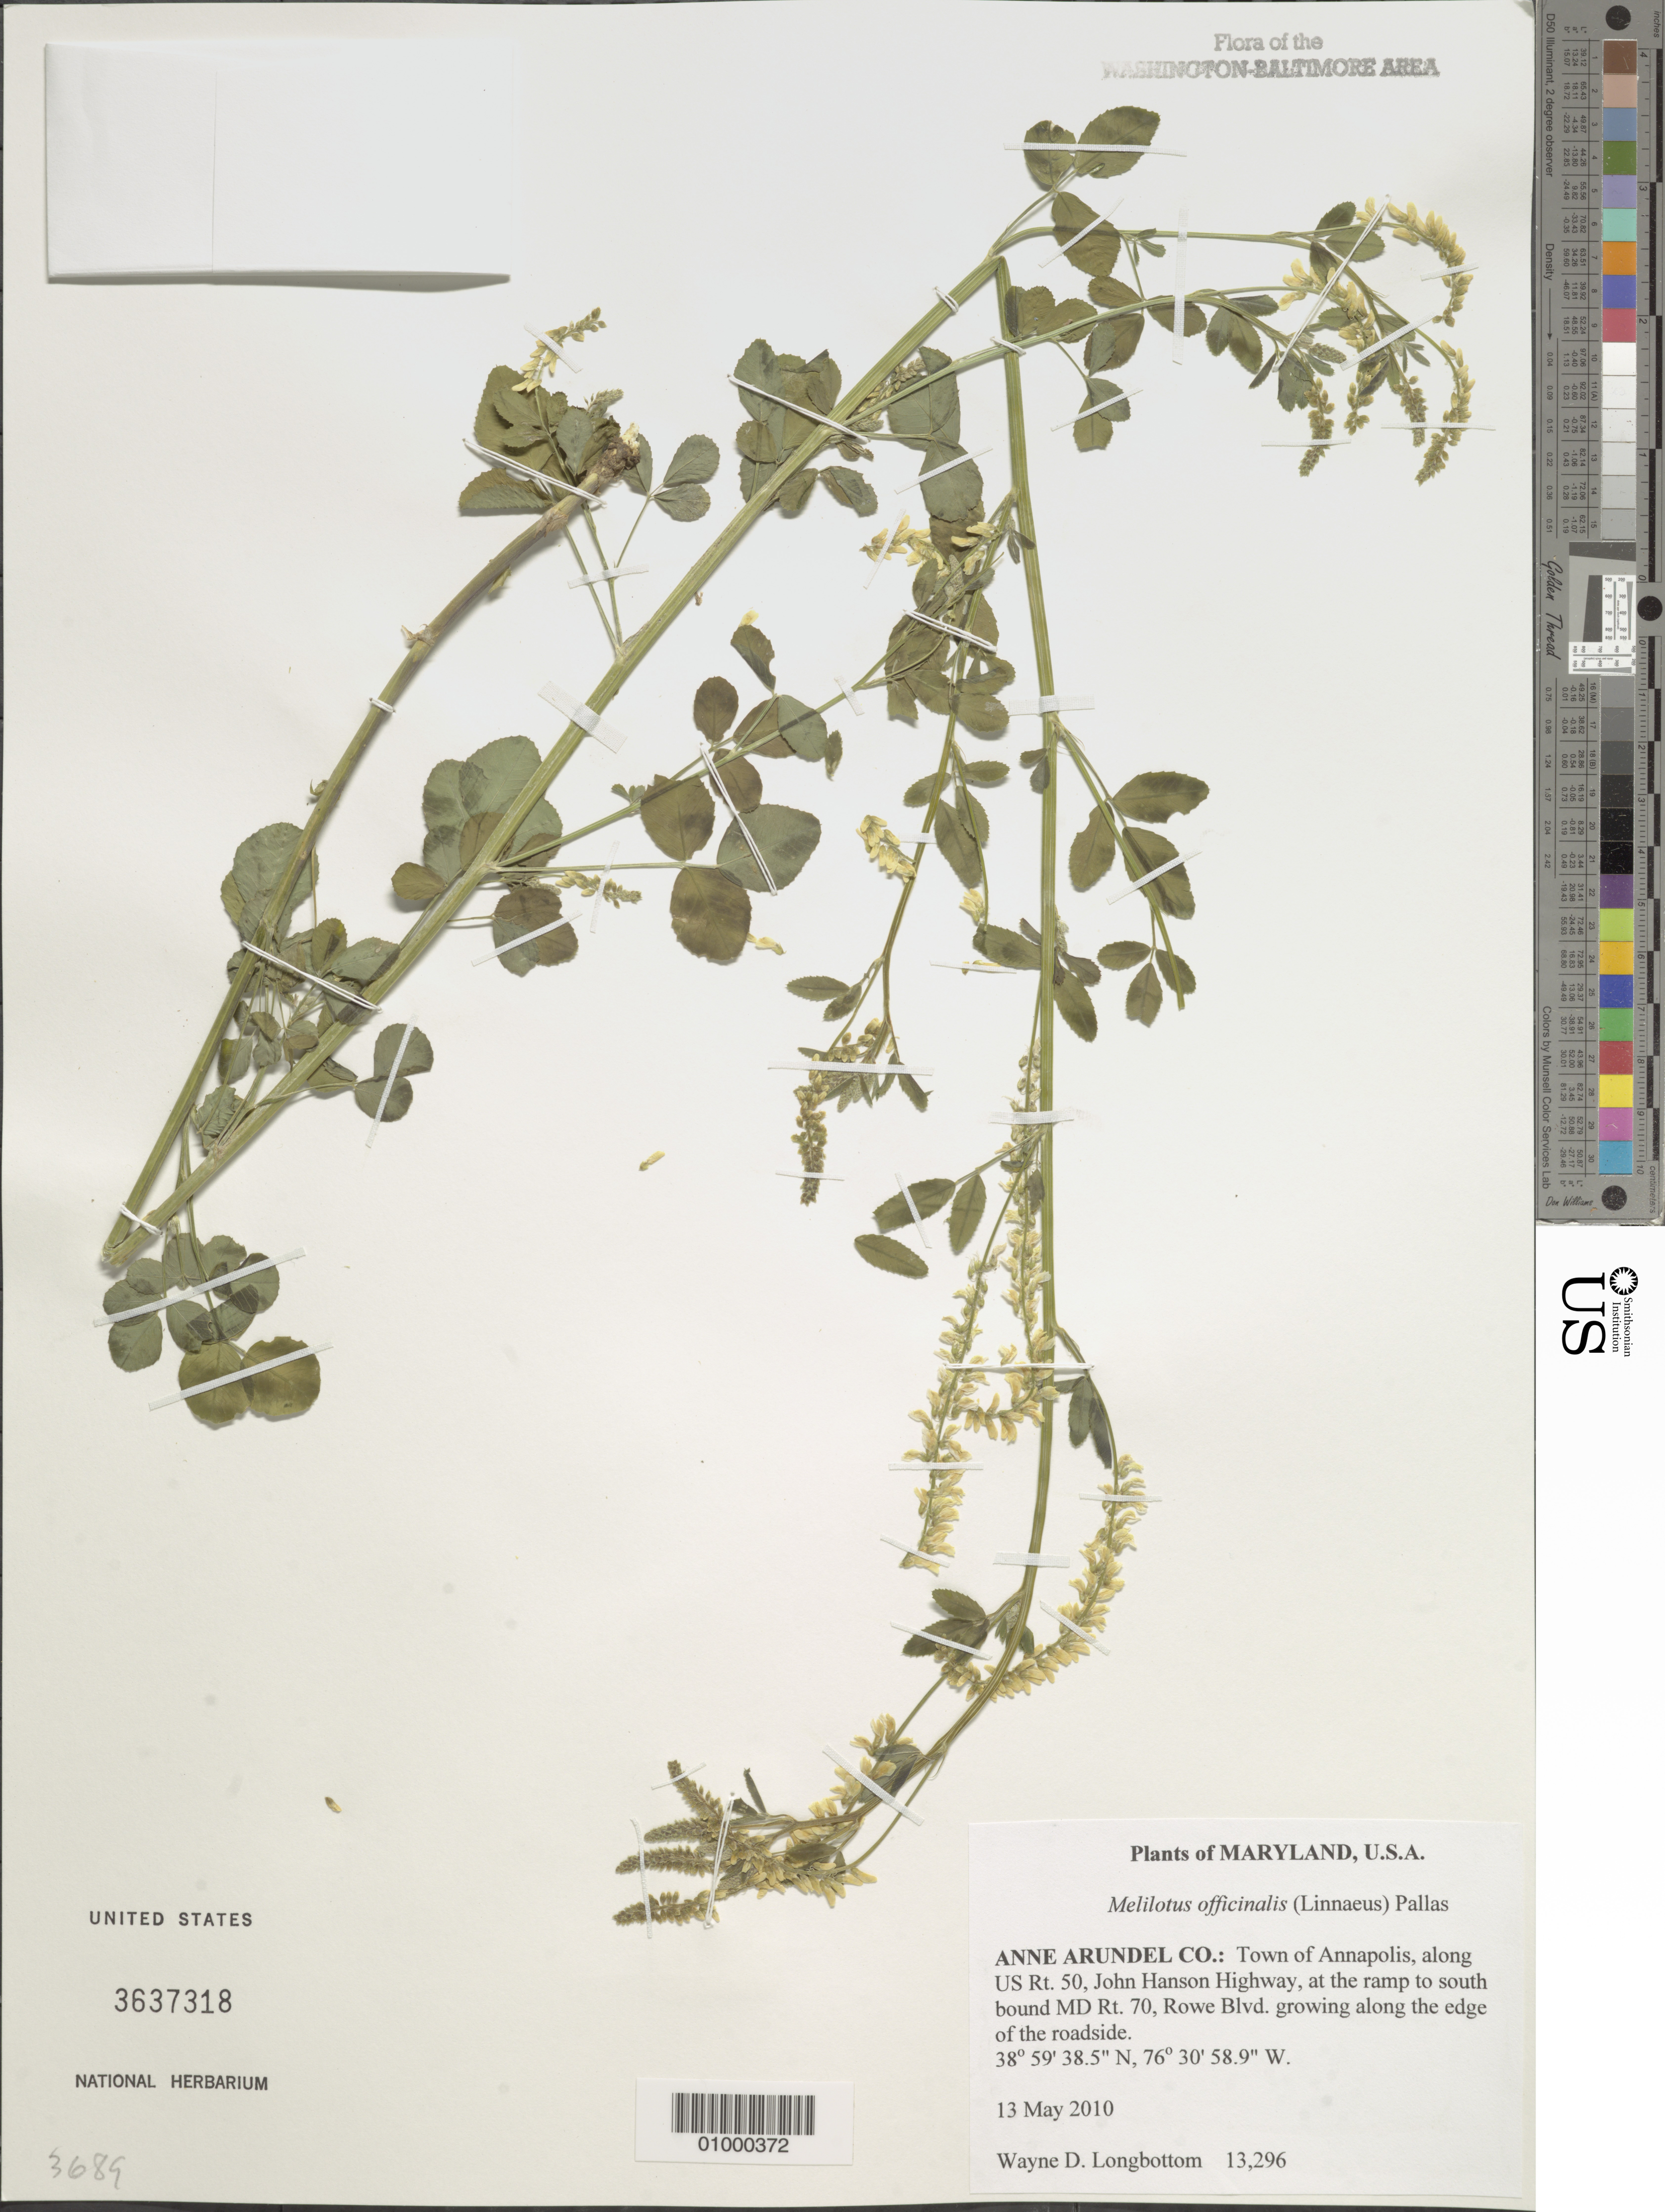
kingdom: Plantae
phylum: Tracheophyta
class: Magnoliopsida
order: Fabales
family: Fabaceae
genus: Melilotus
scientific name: Melilotus officinalis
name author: (L.) Lam.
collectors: W. D. Longbottom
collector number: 13296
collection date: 2010-05-13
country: United States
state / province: Maryland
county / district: Anne Arundel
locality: Town of Annapolis, along US Rt. 50, John Hanson Highway, at the ramp to south bound MD Rt. 70, Rowe Blvd. growing along the edge of the roadside.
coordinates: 38 59 38.5 N, 76 30 58.9 W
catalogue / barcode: US 3637318